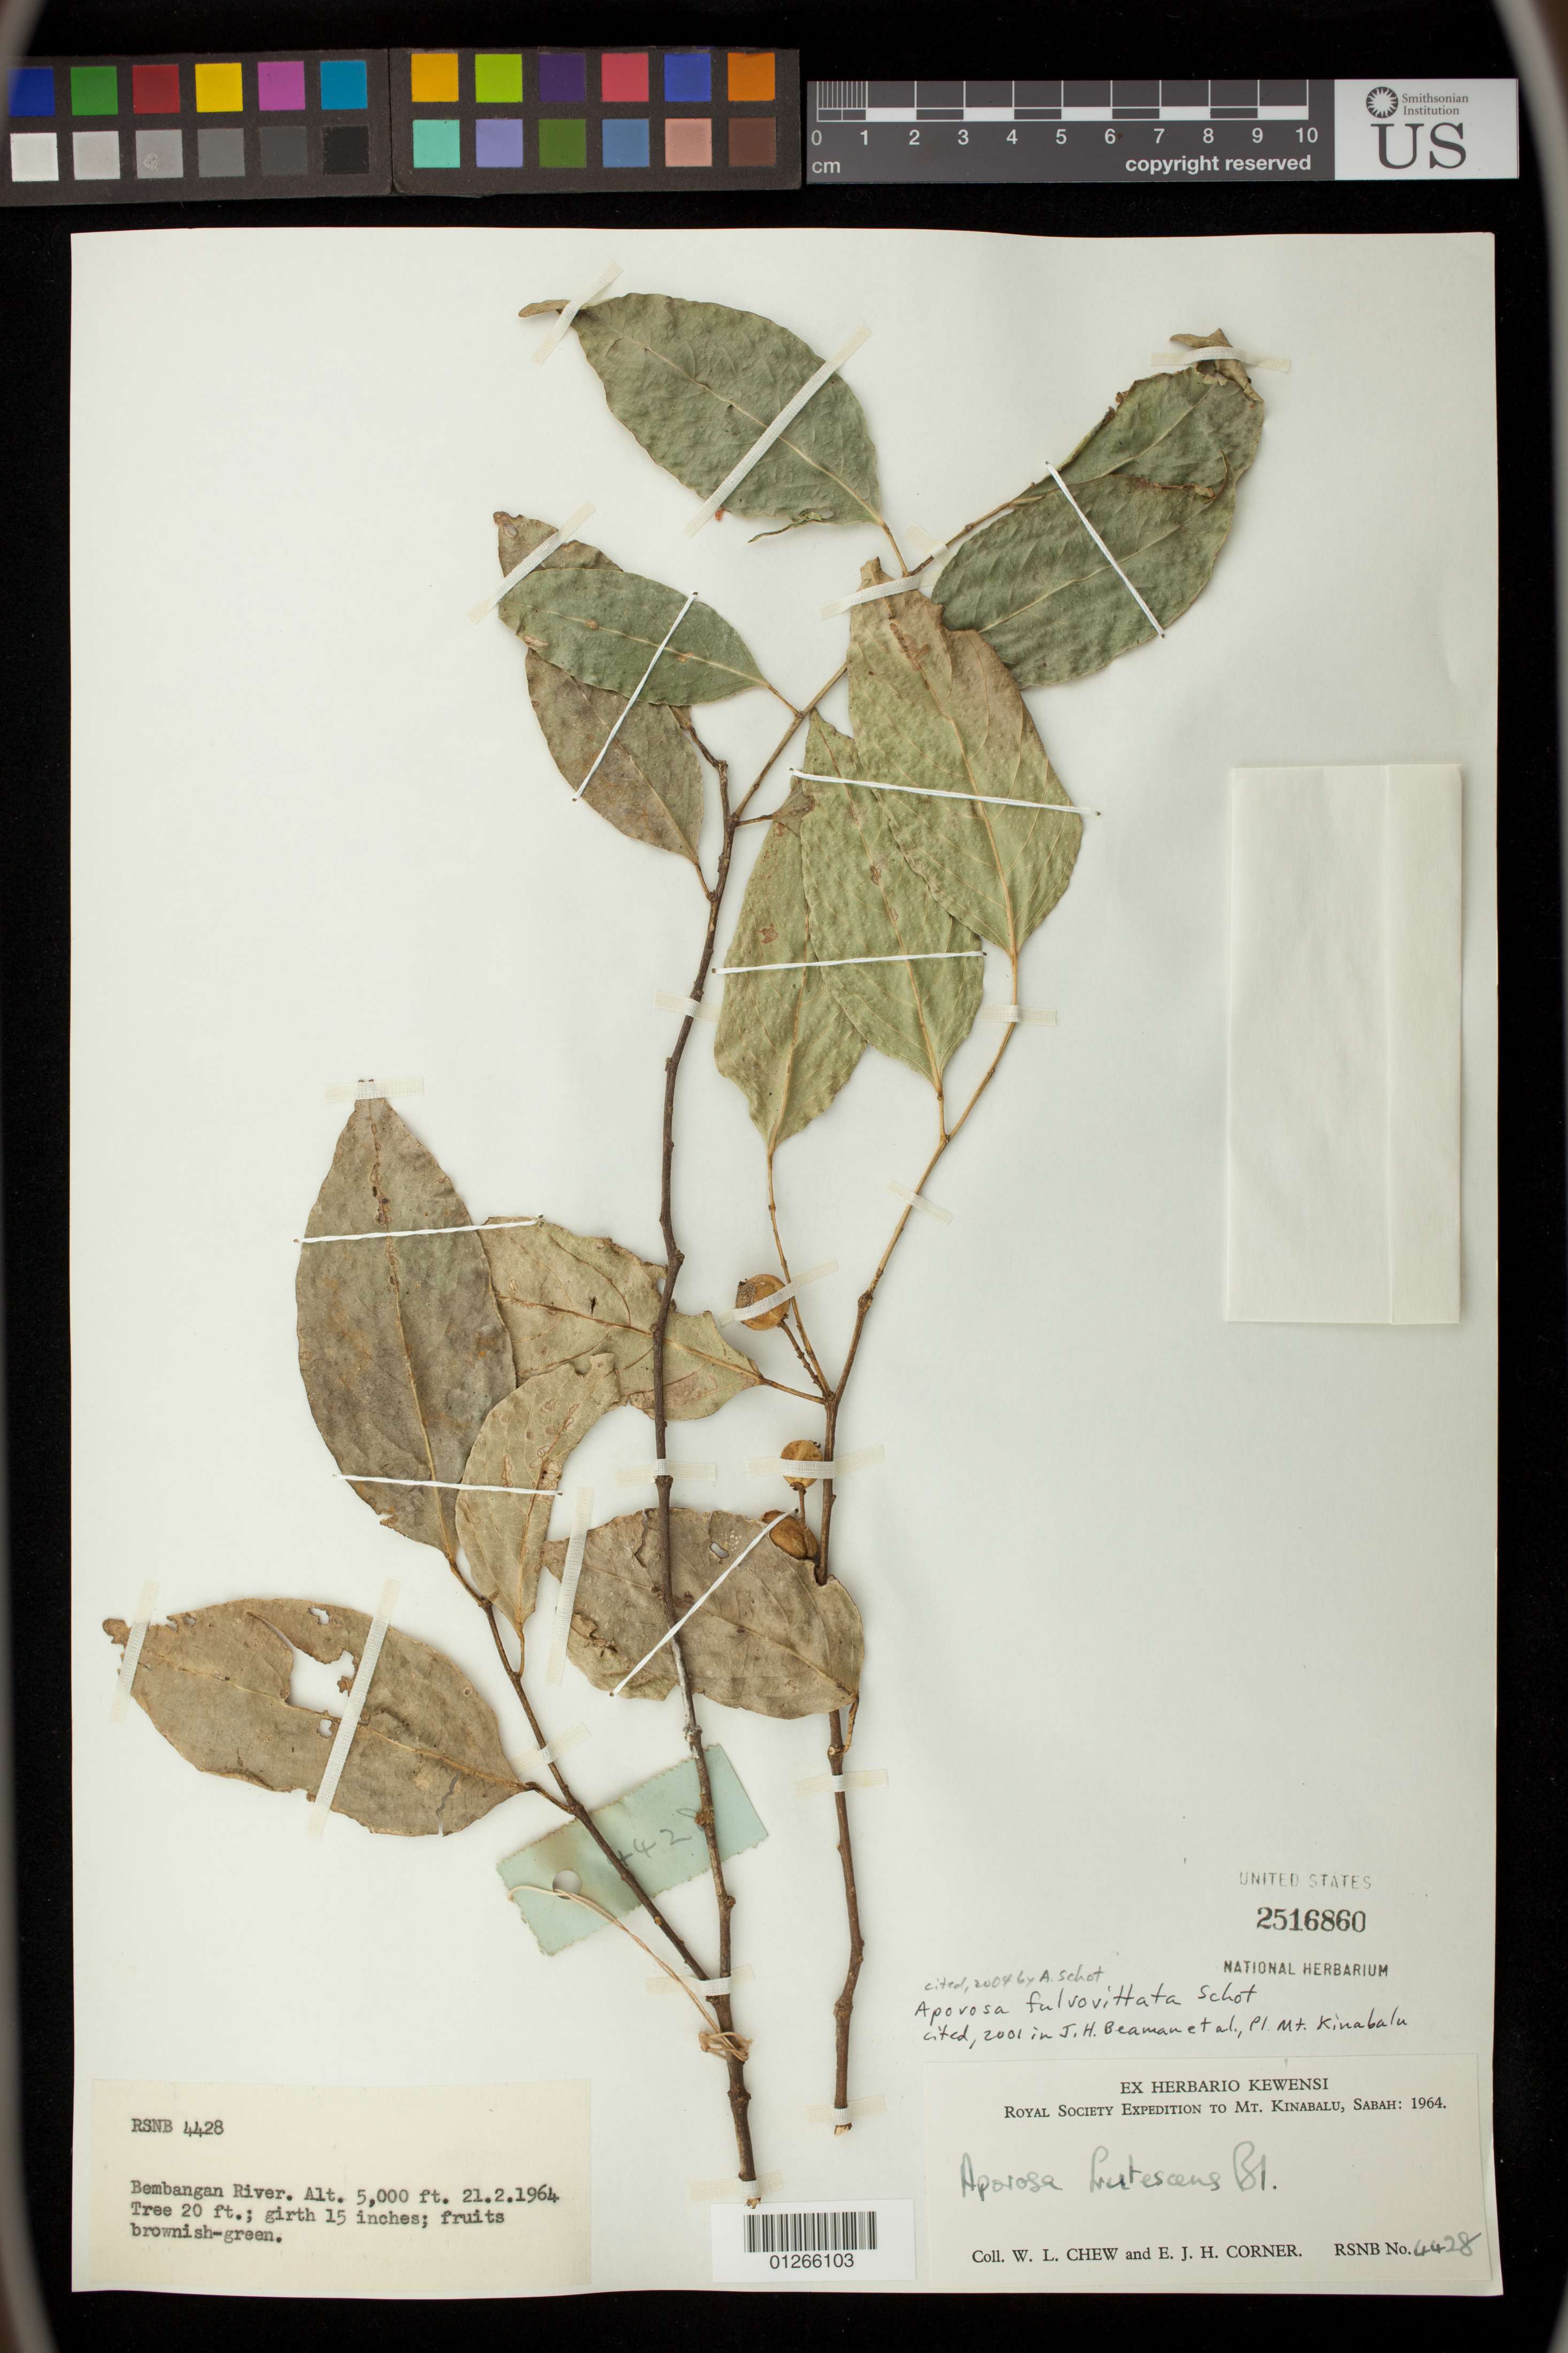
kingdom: Plantae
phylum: Tracheophyta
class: Magnoliopsida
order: Malpighiales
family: Phyllanthaceae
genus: Aporosa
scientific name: Aporosa fulvovittata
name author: A. Schott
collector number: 4428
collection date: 1964-02-21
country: Malaysia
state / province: Sabah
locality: Mt. Kinabalu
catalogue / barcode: US 2516860